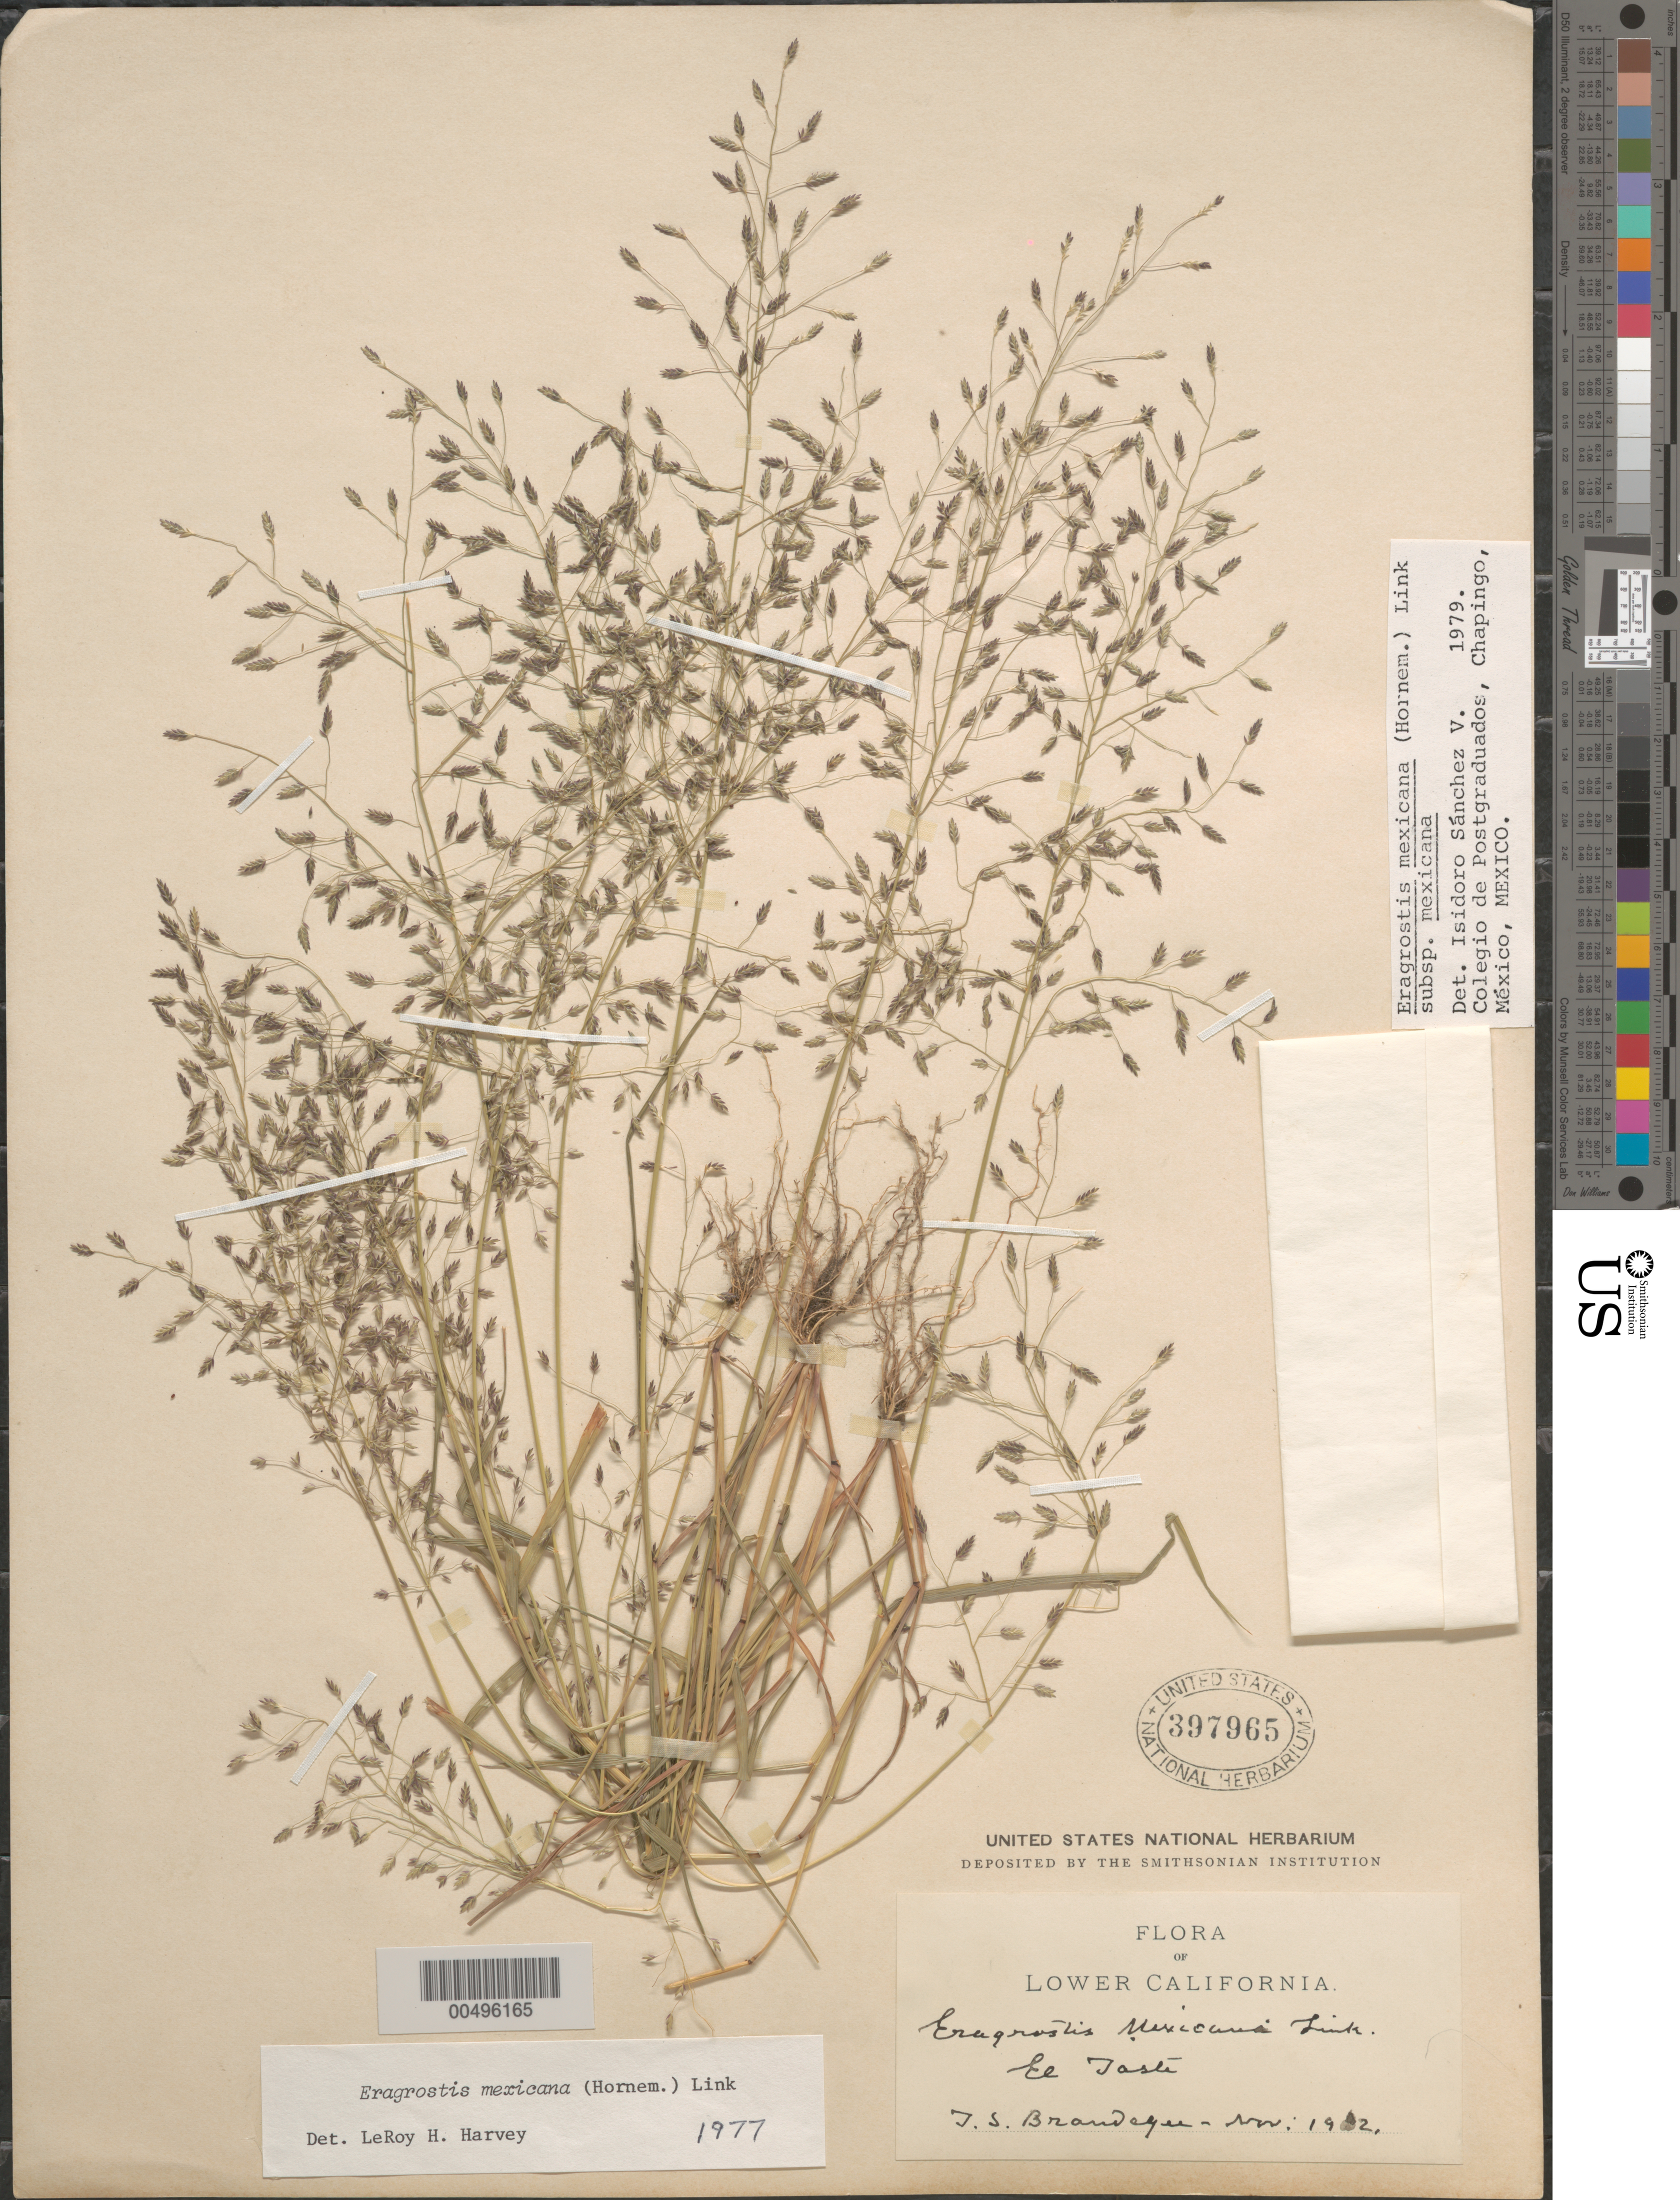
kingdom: Plantae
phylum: Tracheophyta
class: Liliopsida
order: Poales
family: Poaceae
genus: Eragrostis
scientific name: Eragrostis mexicana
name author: (Hornem.) Link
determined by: Sánchez Vega, I. M.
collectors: T. S. Brandegee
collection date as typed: Nov 1912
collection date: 1912-11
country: Mexico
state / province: Baja California Sur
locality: El Taste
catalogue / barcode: US 397965